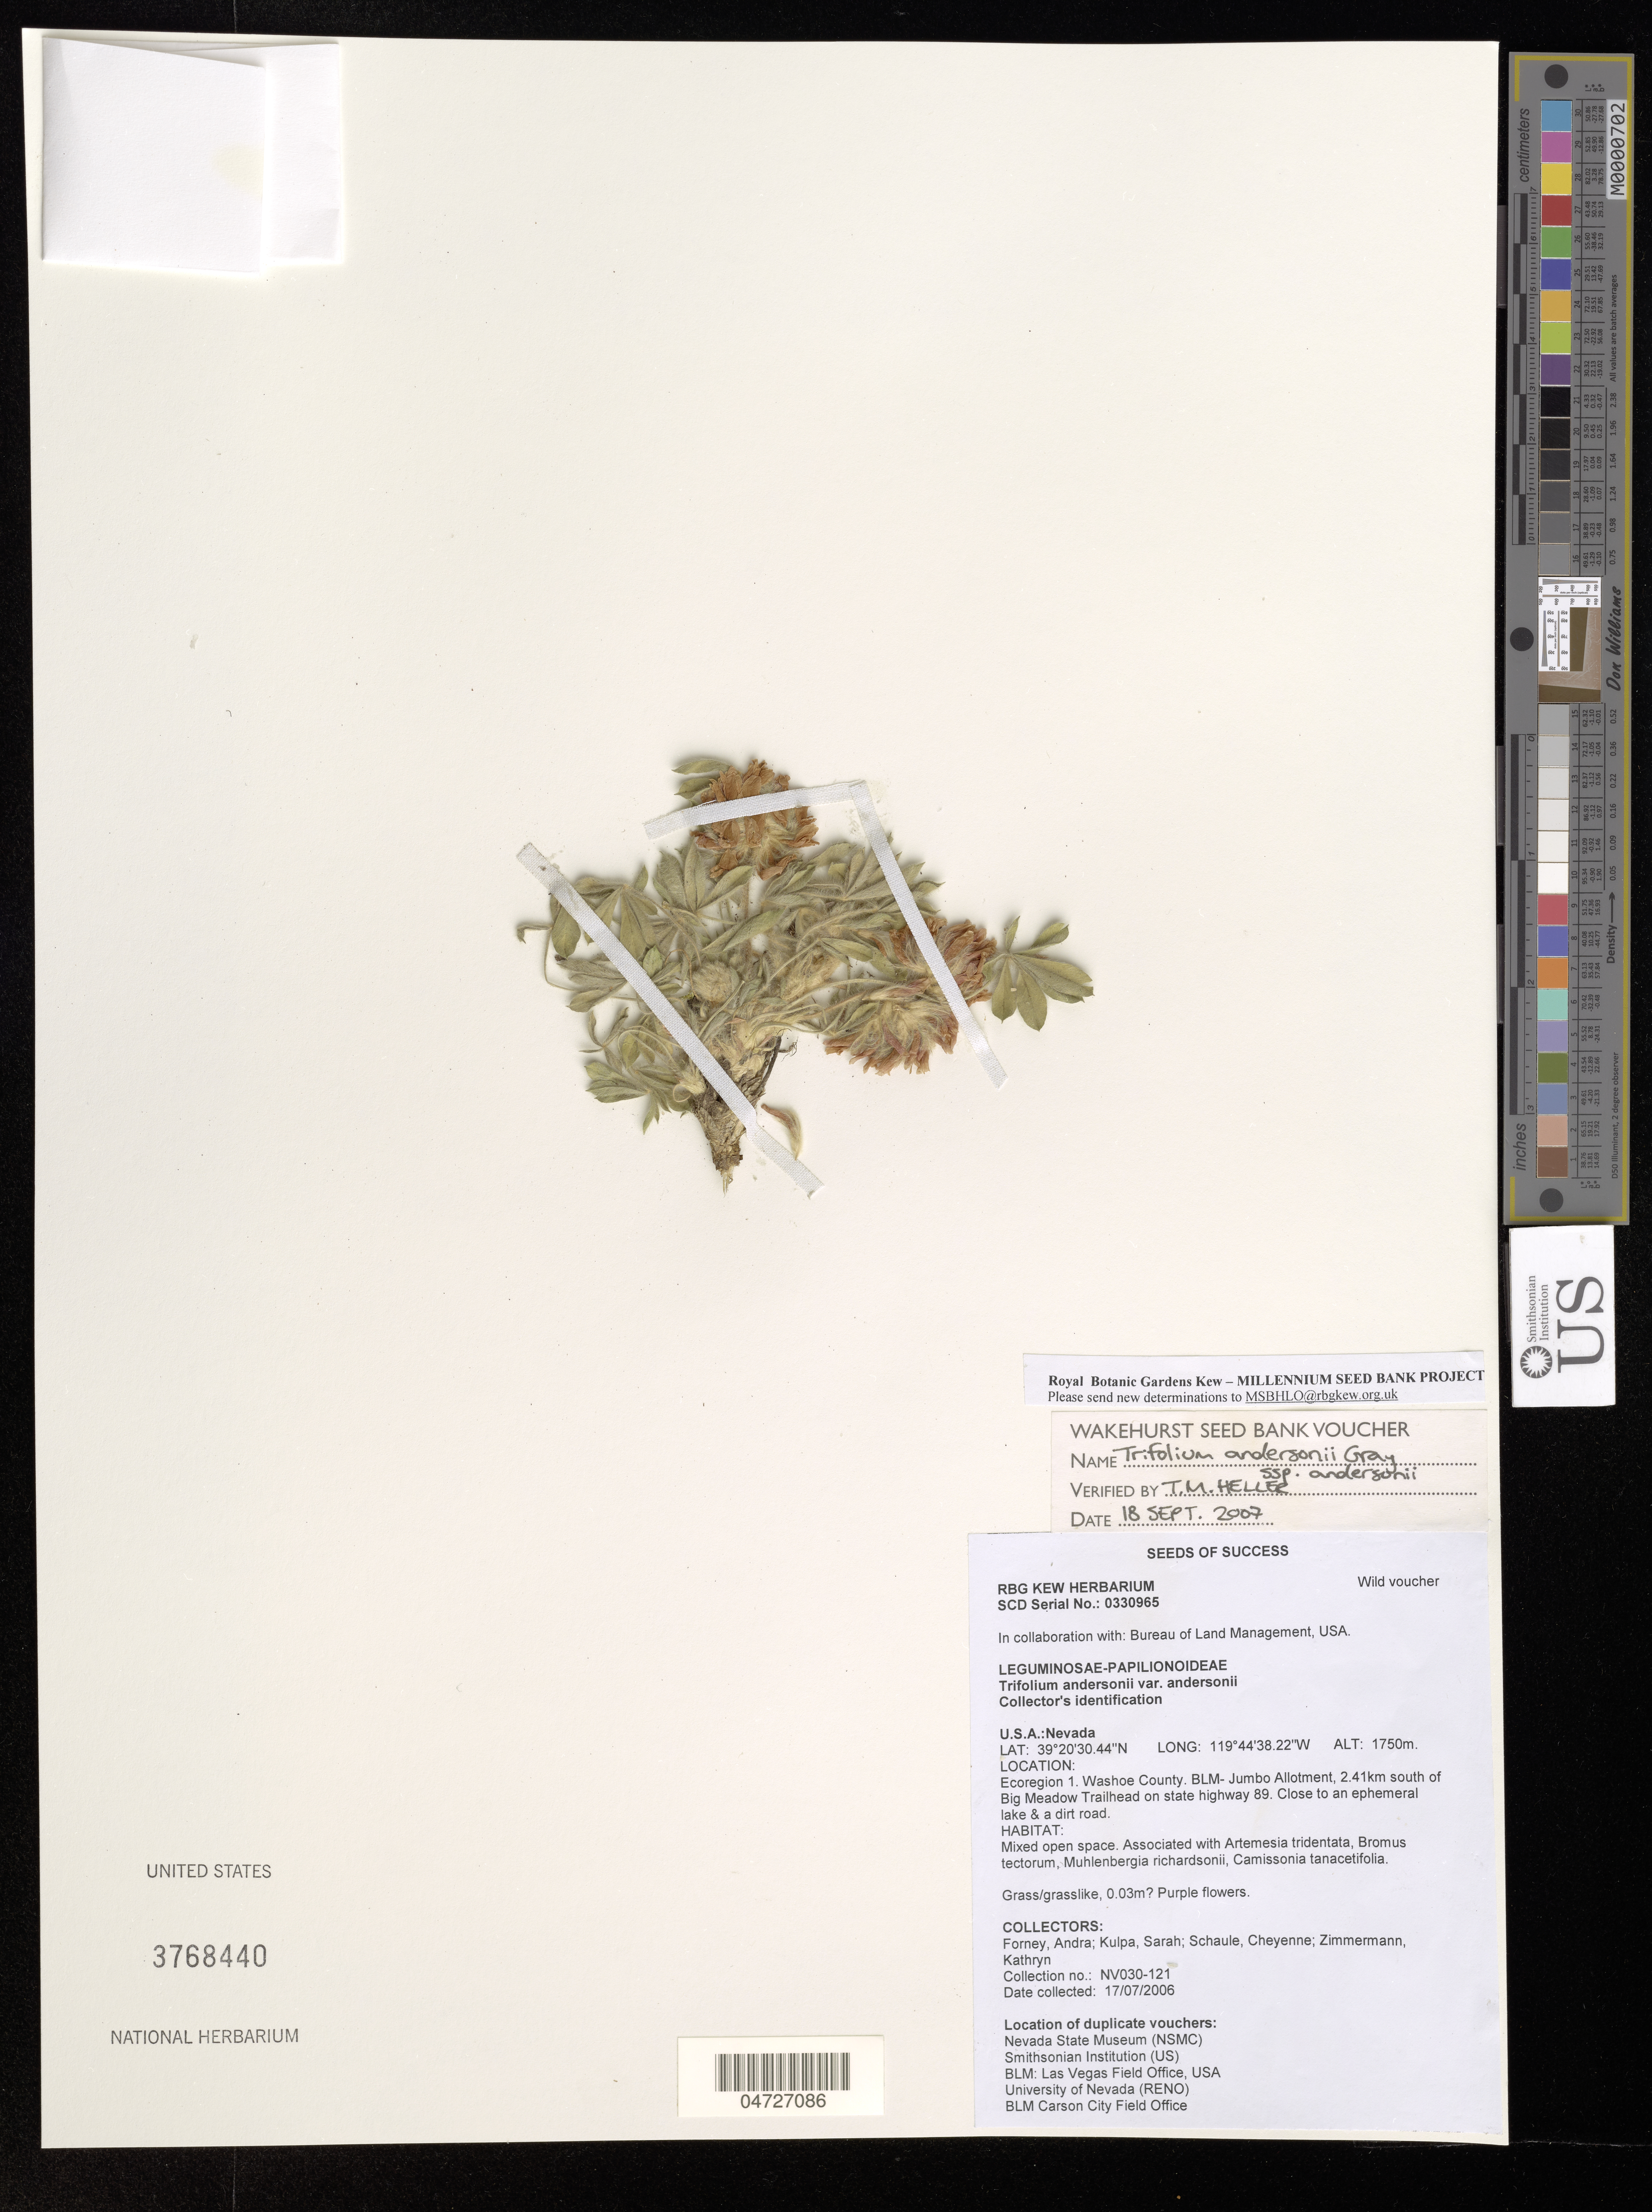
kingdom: Plantae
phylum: Tracheophyta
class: Magnoliopsida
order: Fabales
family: Fabaceae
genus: Trifolium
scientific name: Trifolium andersonii subsp. andersonii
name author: A. Gray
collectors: A. Forney, S. Kulpa, C. Schaule & K. Zimmermann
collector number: NV030-121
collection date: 2006-07-17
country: United States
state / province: Nevada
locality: Ecoregion 1. Washoe County. BLM- Jumbo Allotment, 2.41km south of Big Meadow Trailhead on state highway 89. Close to an ephemeral lake & a dirt road.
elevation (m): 1750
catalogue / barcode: US 3768440